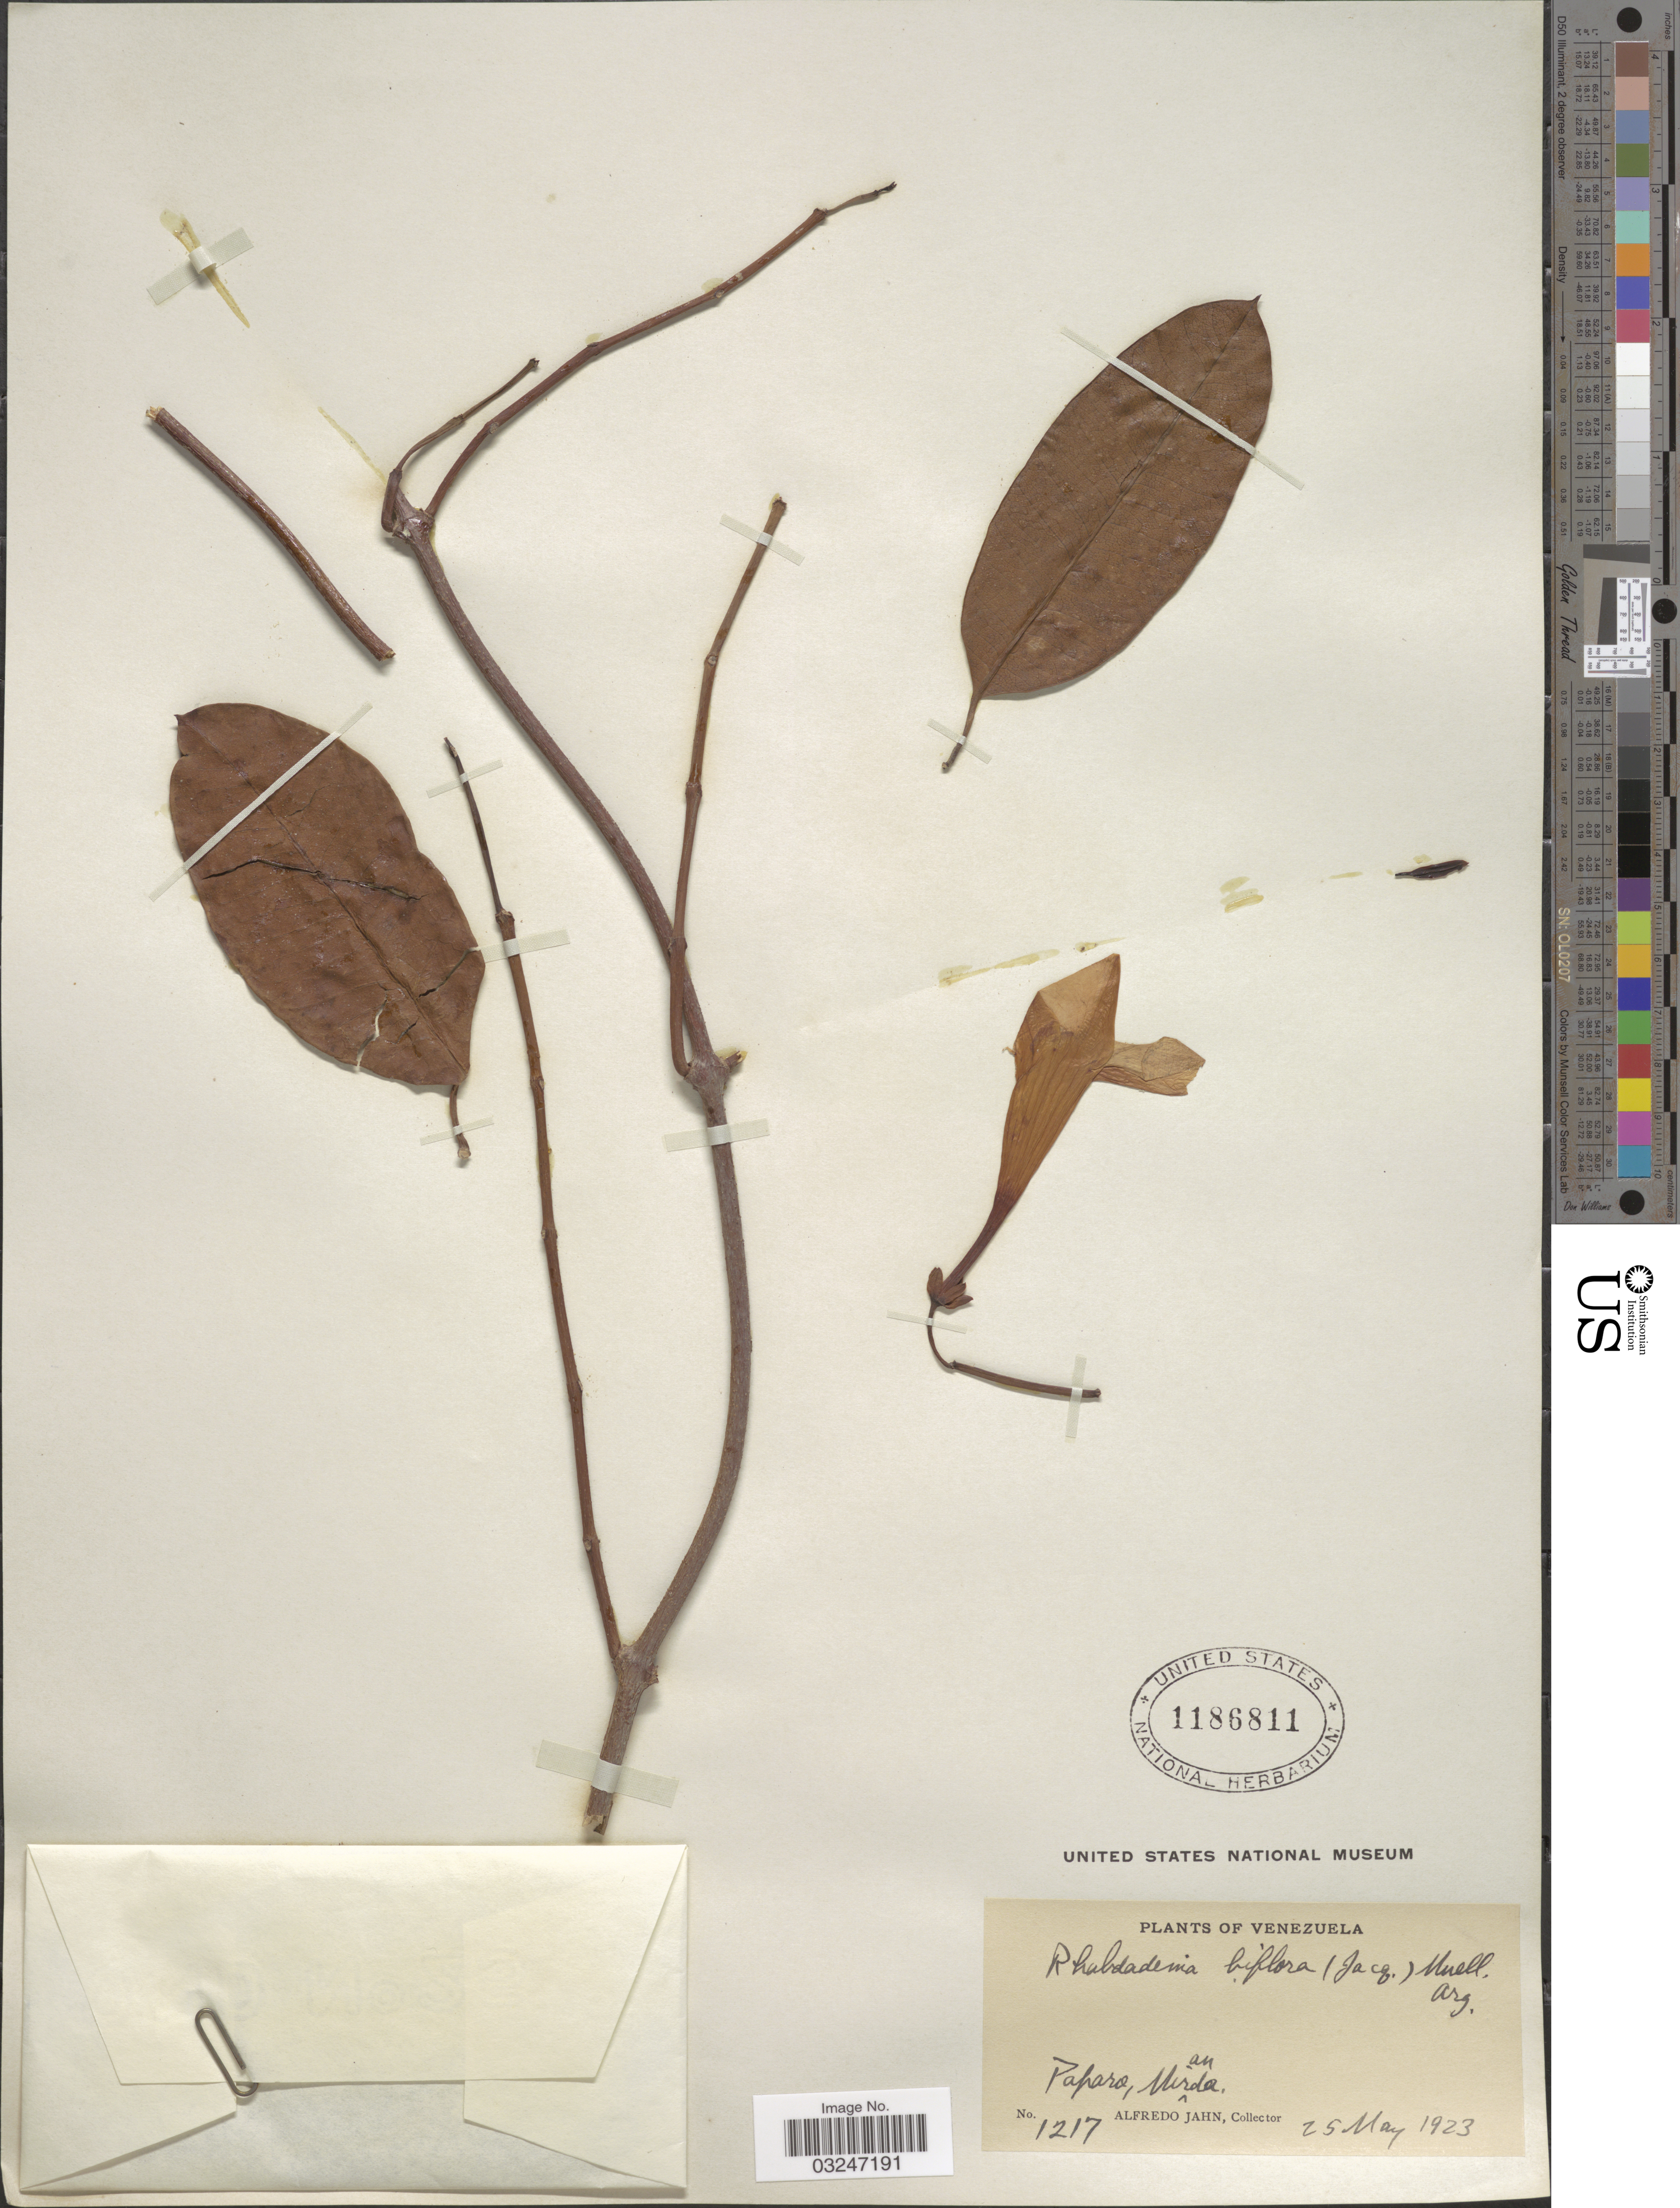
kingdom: Plantae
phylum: Tracheophyta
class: Magnoliopsida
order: Gentianales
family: Apocynaceae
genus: Rhabdadenia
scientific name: Rhabdadenia biflora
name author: (Jacq.) Müll. Arg.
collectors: A. Jahn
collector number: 1217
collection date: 1923-05-25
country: Venezuela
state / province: Miranda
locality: Paparo.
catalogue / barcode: US 1186811